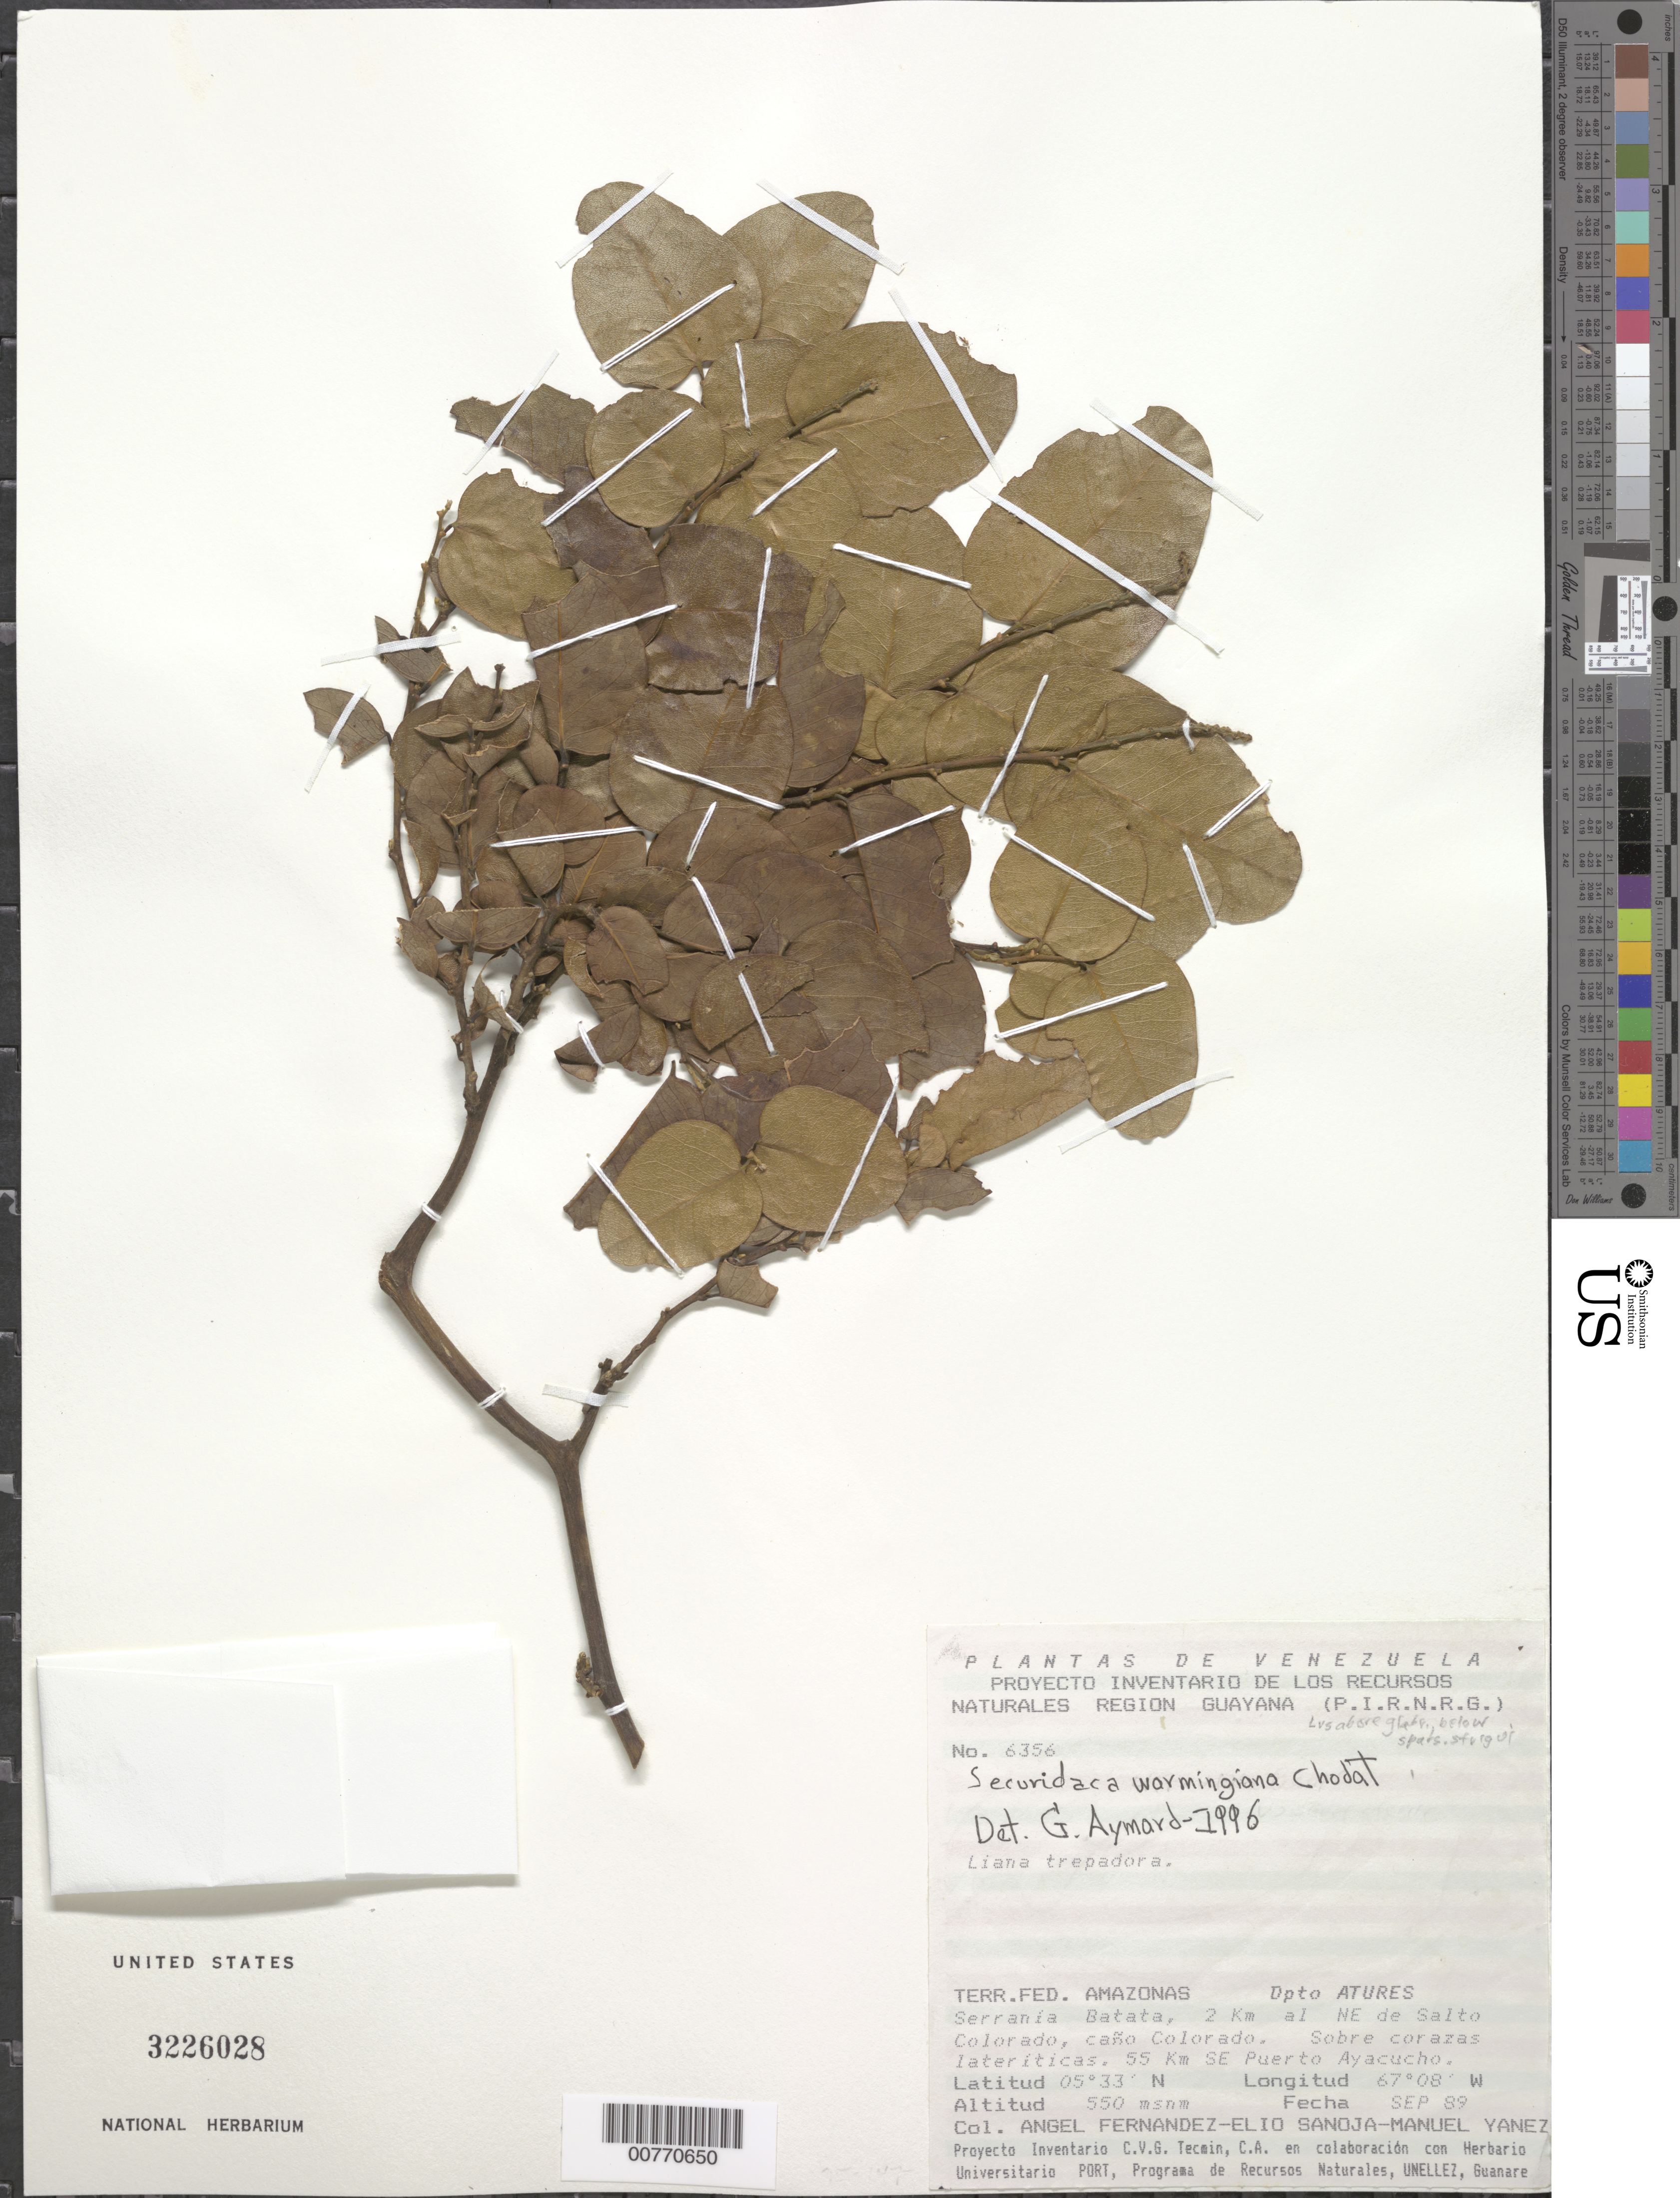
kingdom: Plantae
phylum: Tracheophyta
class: Magnoliopsida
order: Fabales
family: Polygalaceae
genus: Securidaca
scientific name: Securidaca warmingiana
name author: Chodat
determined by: Aymard C., G. A., (PORT), Univ. Nac. Exp. de los Llanos Ezequiel Zamora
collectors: A. Fernández, E. Sanoja & M. Yanez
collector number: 6356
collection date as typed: Sep-89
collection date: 1989-09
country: Venezuela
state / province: Amazonas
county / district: Atures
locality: Serrania Batata, 2 km NE of Salto Colorado, Caño Colorado, 55 km SE of Puerto Ayacucho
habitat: Sobre corazas lateriticas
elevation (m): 550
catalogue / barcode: US 3226028